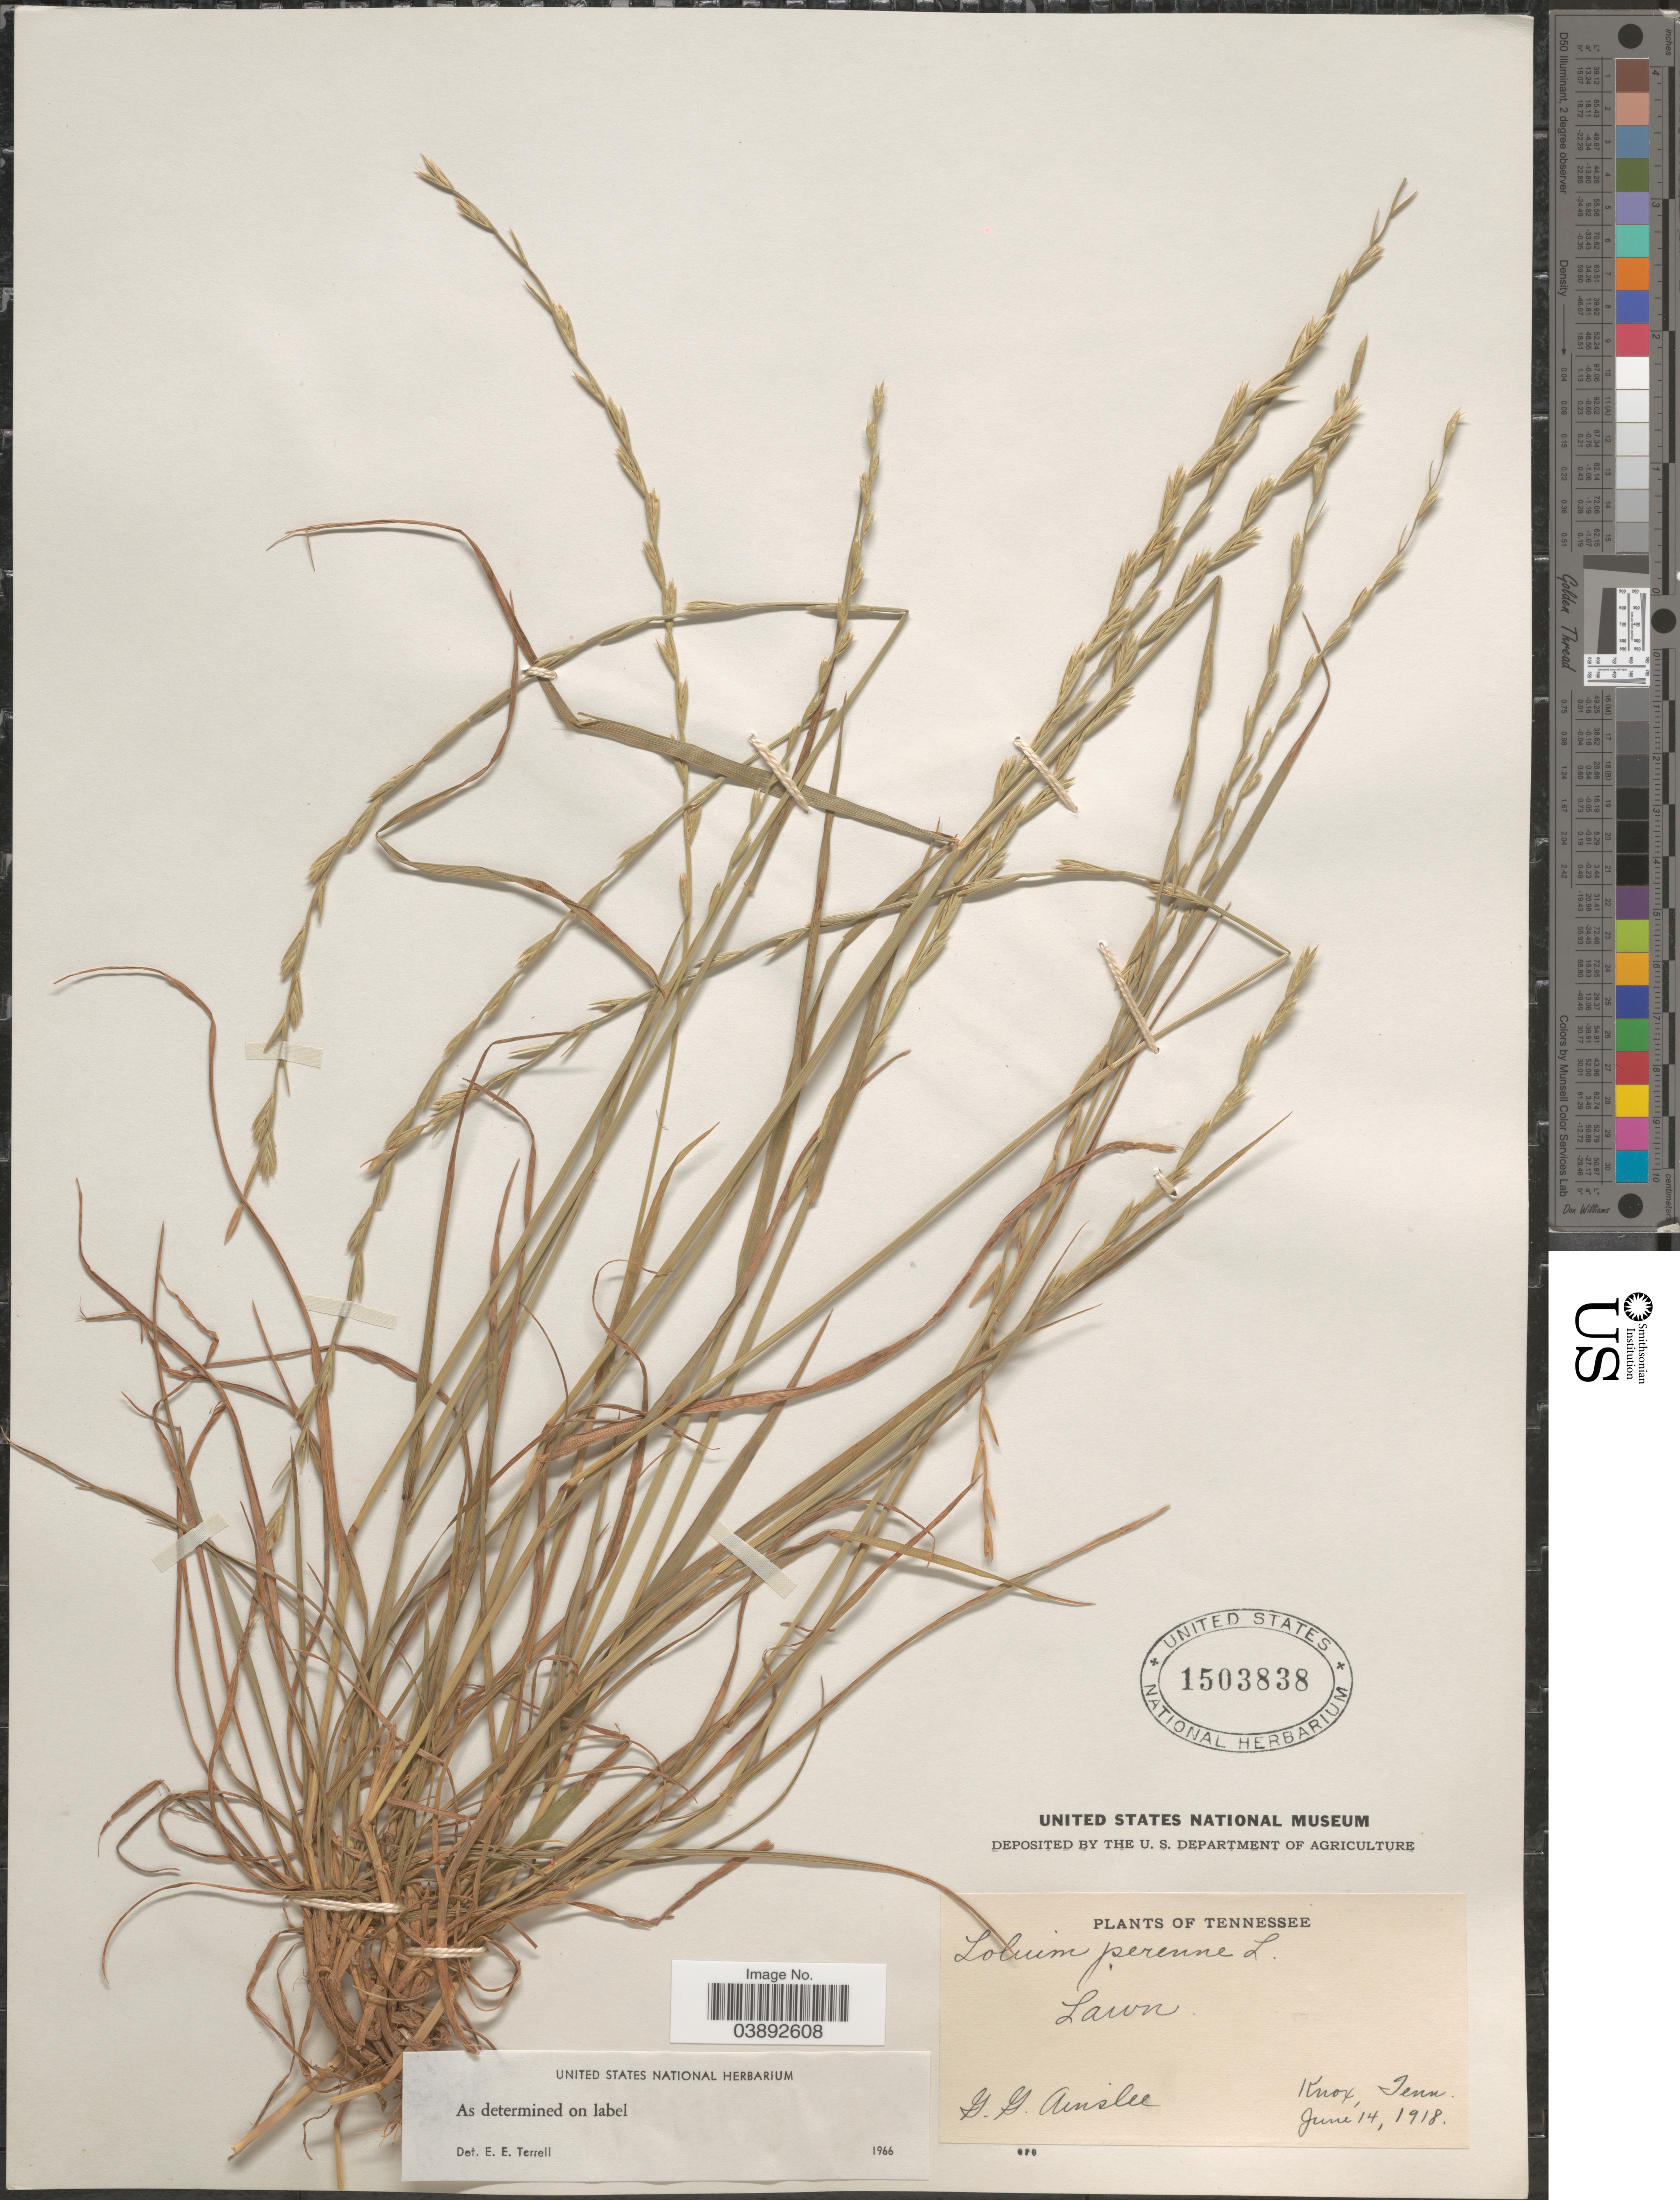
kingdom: Plantae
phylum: Tracheophyta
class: Liliopsida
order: Poales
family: Poaceae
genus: Lolium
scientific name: Lolium perenne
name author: L.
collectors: G. Ainslee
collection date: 1918-06-14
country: United States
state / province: Tennessee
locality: Knox.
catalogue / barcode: US 1503838